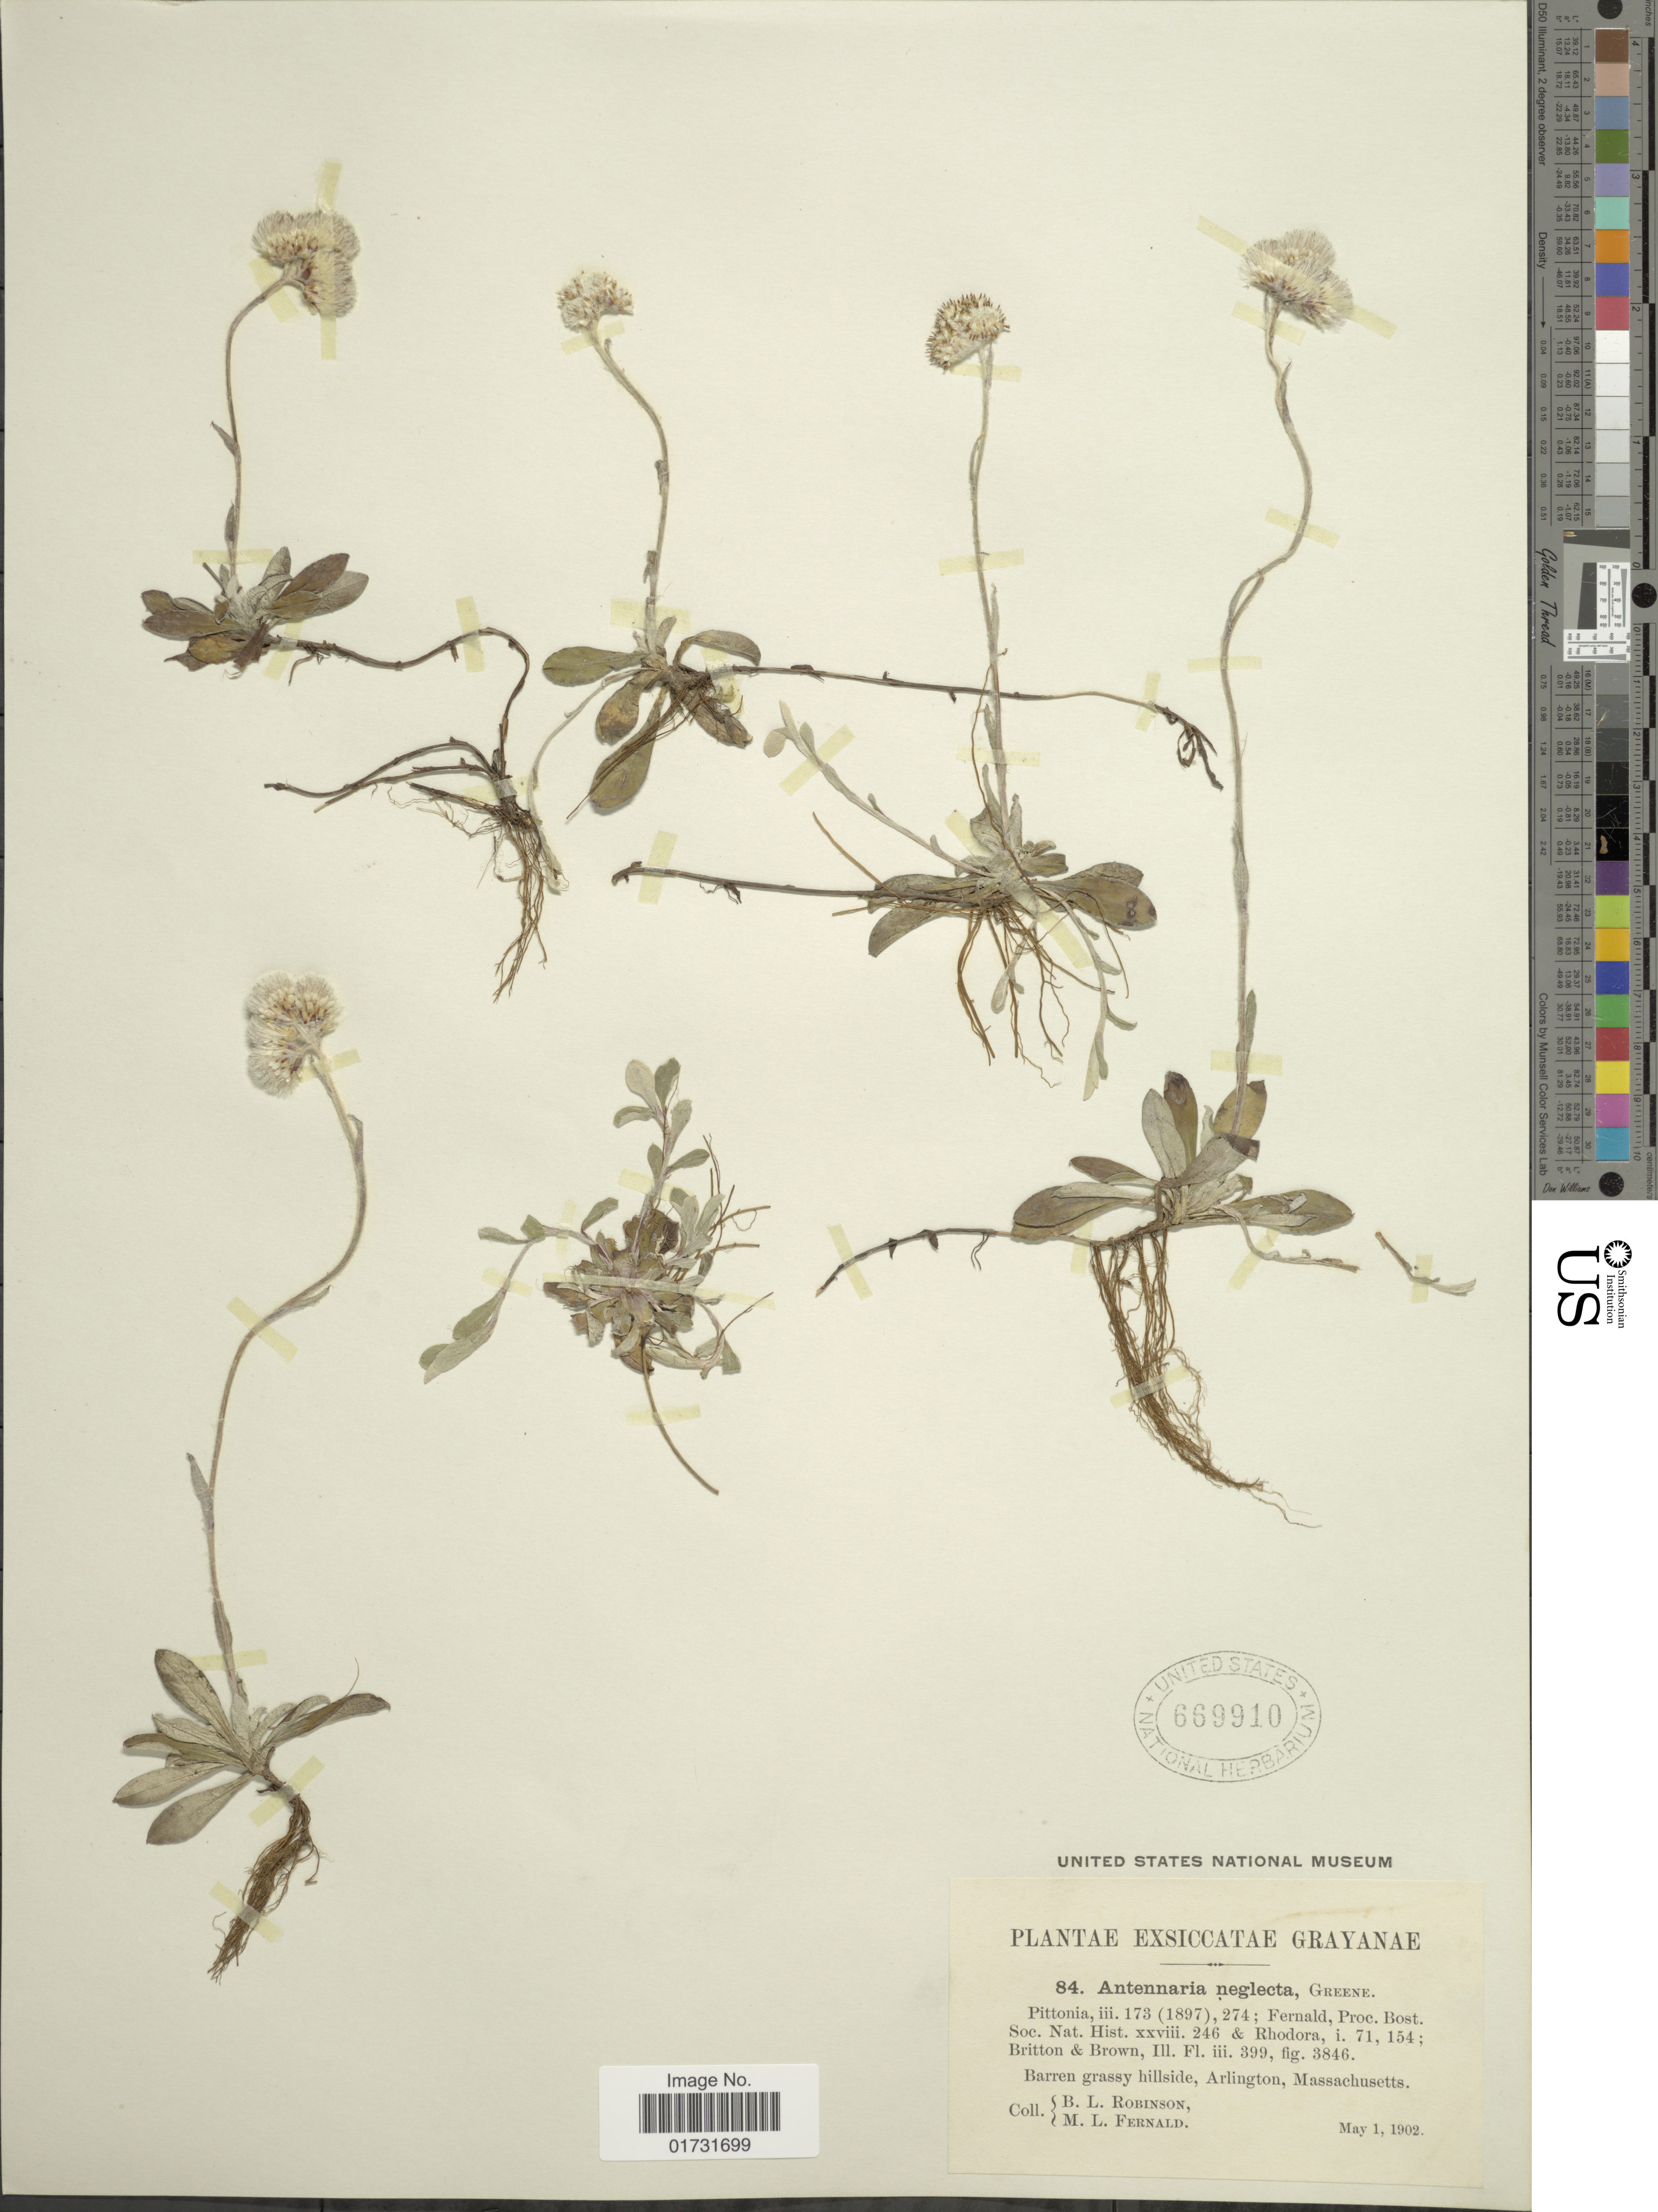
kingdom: Plantae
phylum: Tracheophyta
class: Magnoliopsida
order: Asterales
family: Asteraceae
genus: Antennaria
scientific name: Antennaria neglecta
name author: Greene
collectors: B. L. Robinson & M. L. Fernald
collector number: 84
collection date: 1902-05-01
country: United States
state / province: Massachusetts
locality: Arlington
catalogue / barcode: US 669910